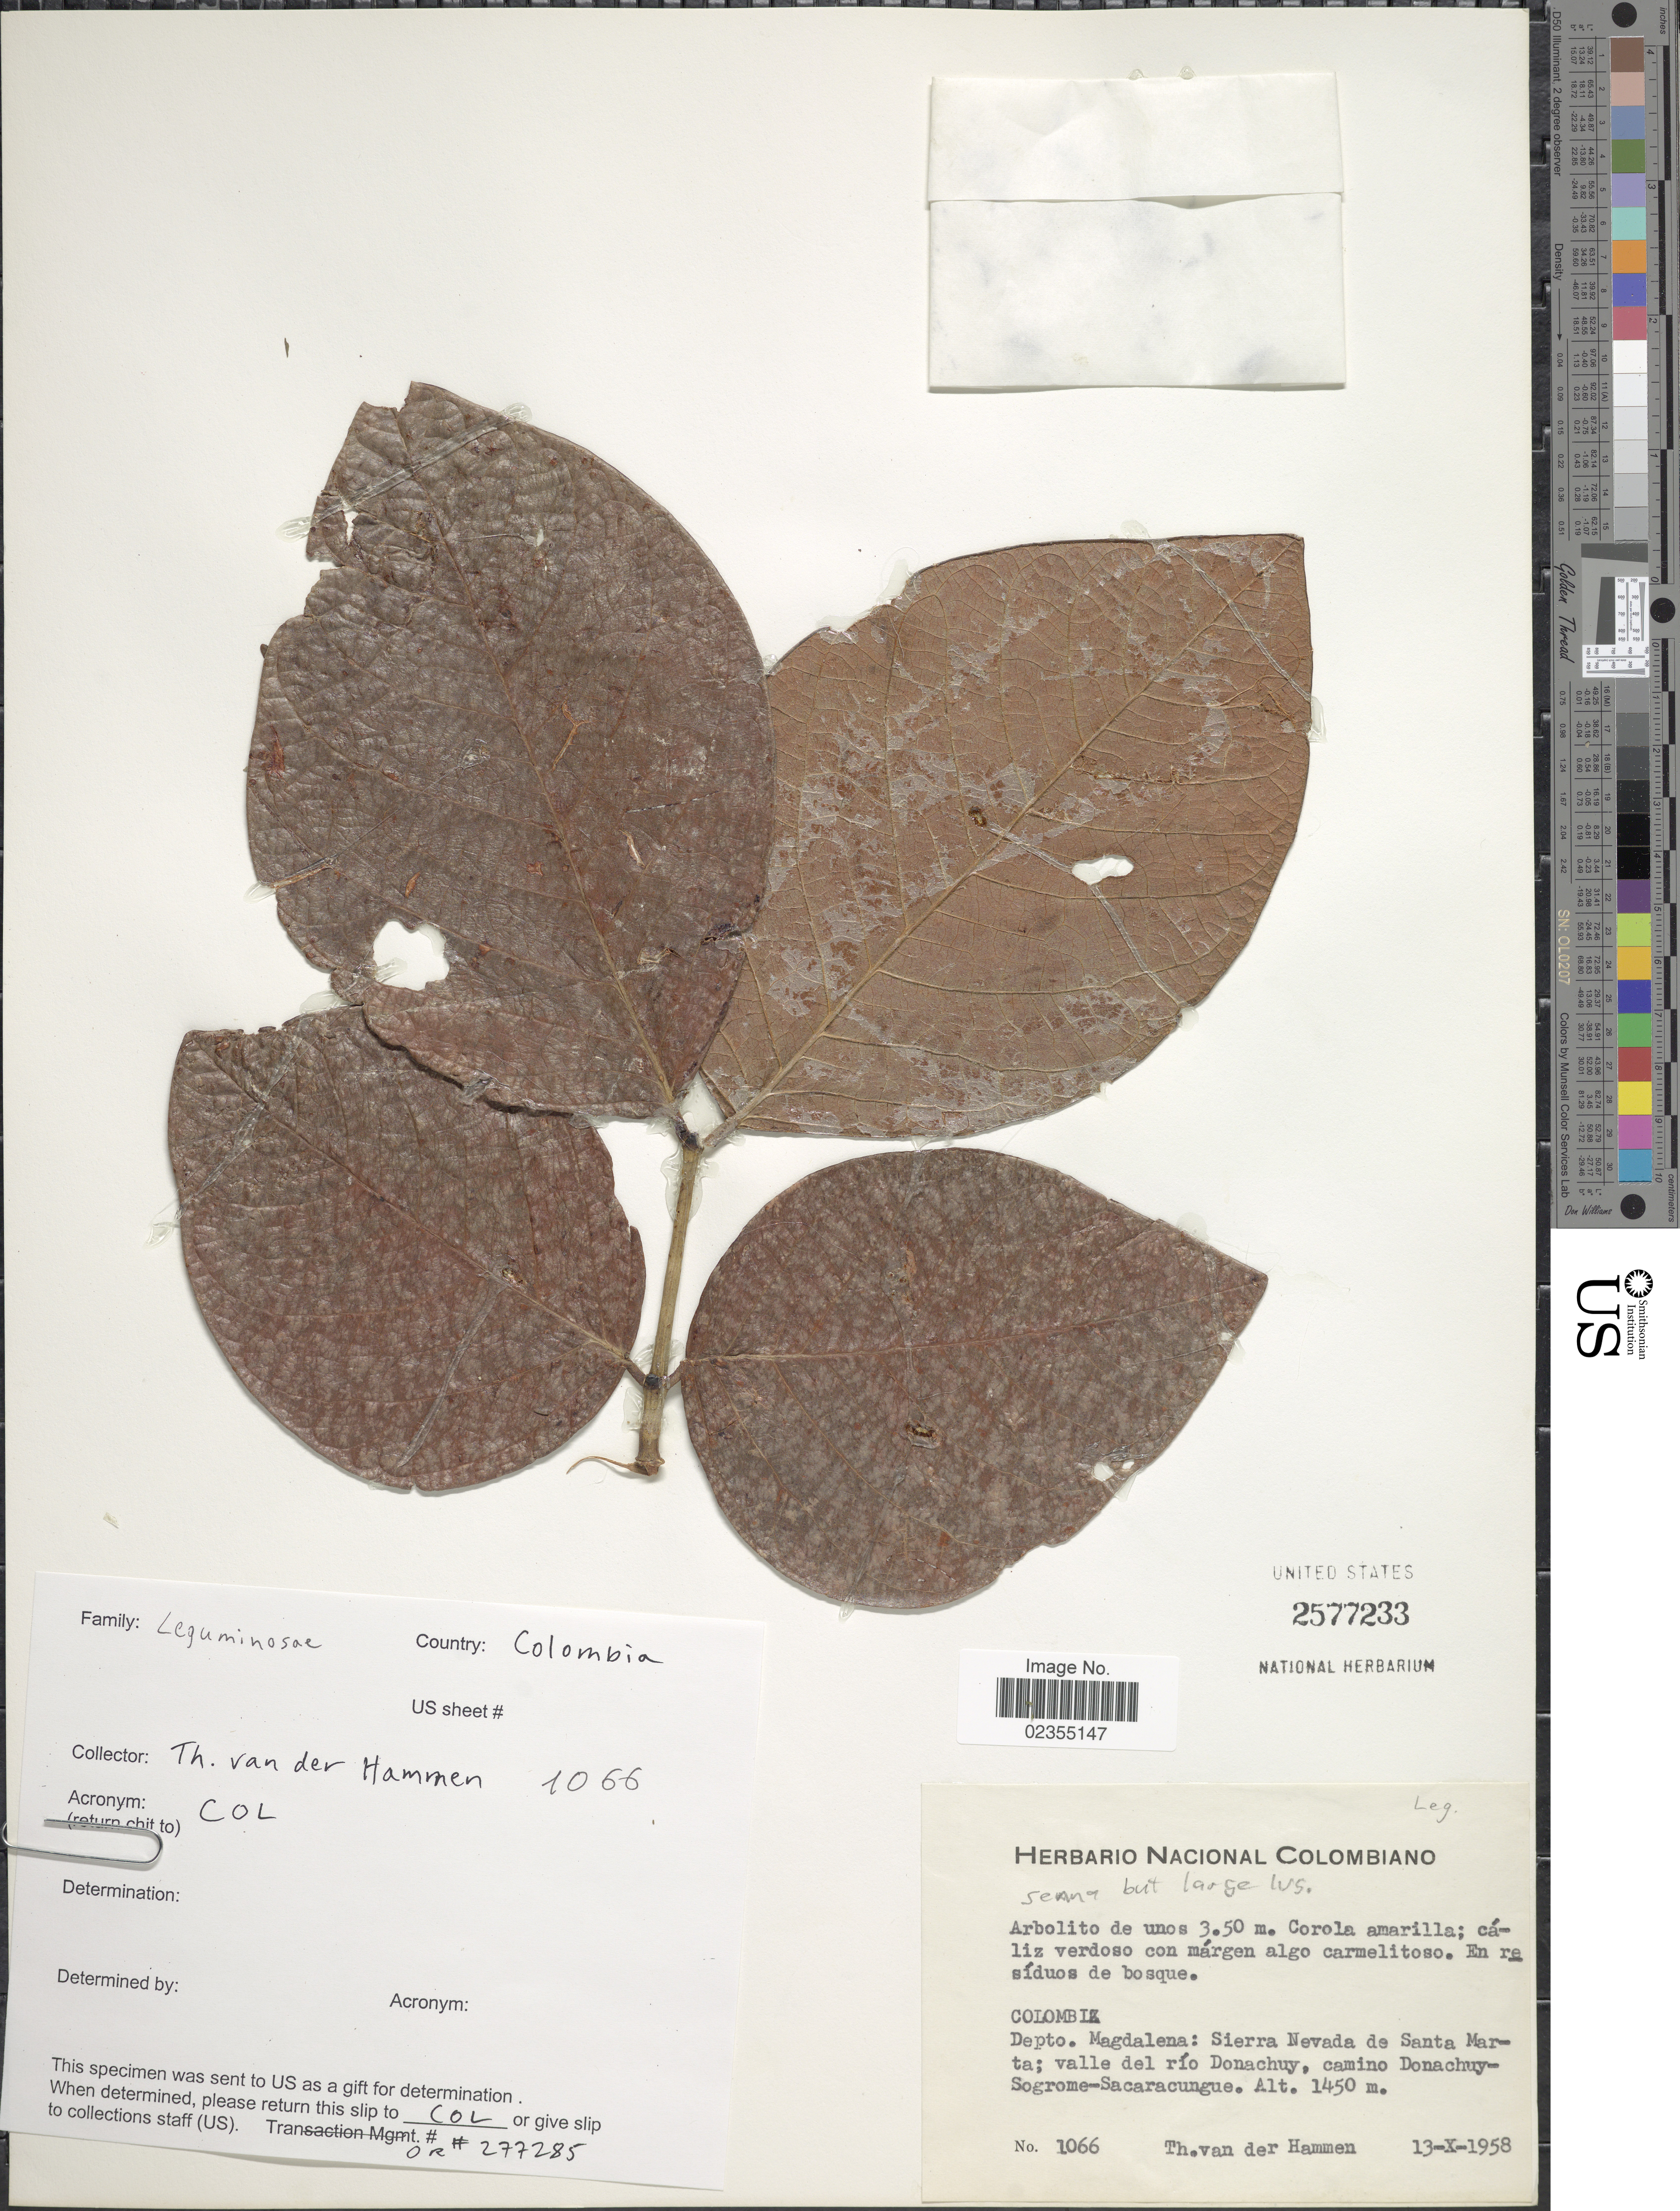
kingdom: Plantae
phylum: Tracheophyta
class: Magnoliopsida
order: Fabales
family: Fabaceae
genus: Senna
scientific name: Senna hayesiana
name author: (Britton & Rose) H.S. Irwin & Barneby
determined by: Barneby, Rupert C., (NY)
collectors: T. Van der Hammen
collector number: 1066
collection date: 1958-10-13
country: Colombia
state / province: Magdalena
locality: Depto. Magdalena: Sierra Nevada de Santa Marta; valle del río Donachuy, camino Donachuy-Sogrome-Sacraracungue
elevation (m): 1450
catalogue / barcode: US 2577233